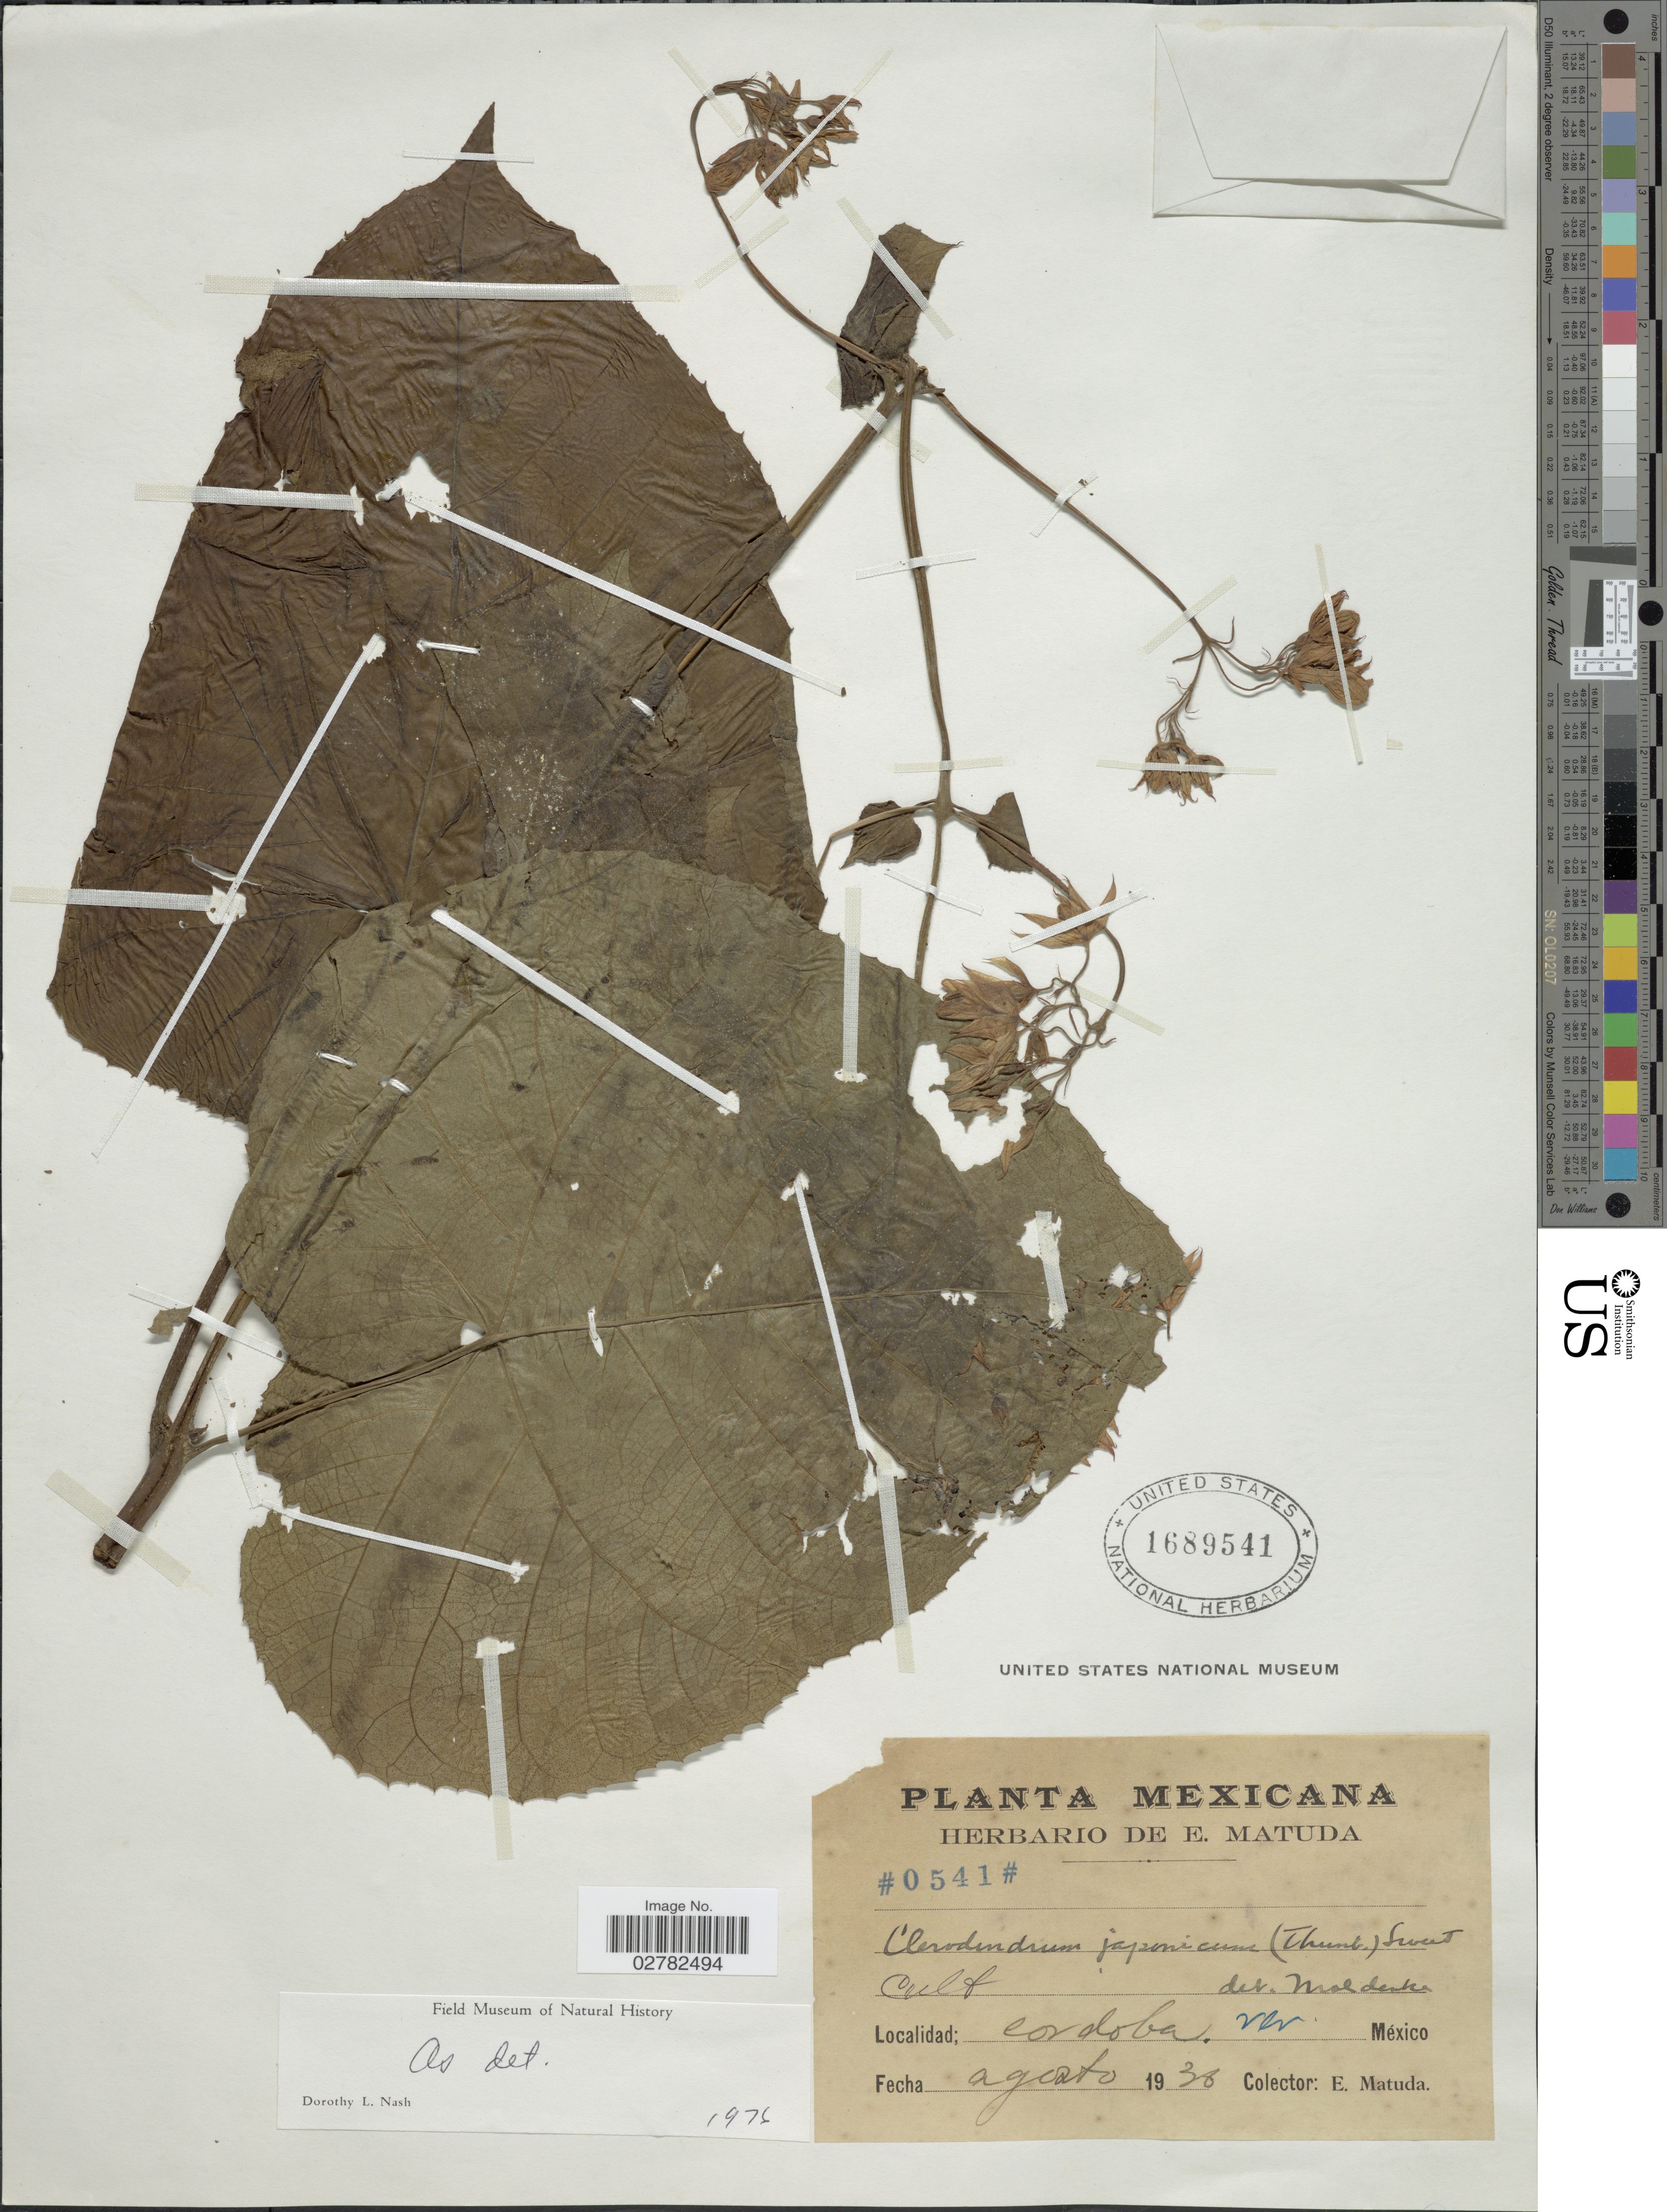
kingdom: Plantae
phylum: Tracheophyta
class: Magnoliopsida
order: Lamiales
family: Lamiaceae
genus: Clerodendrum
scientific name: Clerodendrum japonicum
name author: (Thunb.) Sweet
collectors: E. Matuda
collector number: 0541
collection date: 1936-08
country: Mexico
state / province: Veracruz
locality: Cordoba. Ver.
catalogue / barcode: US 1689541